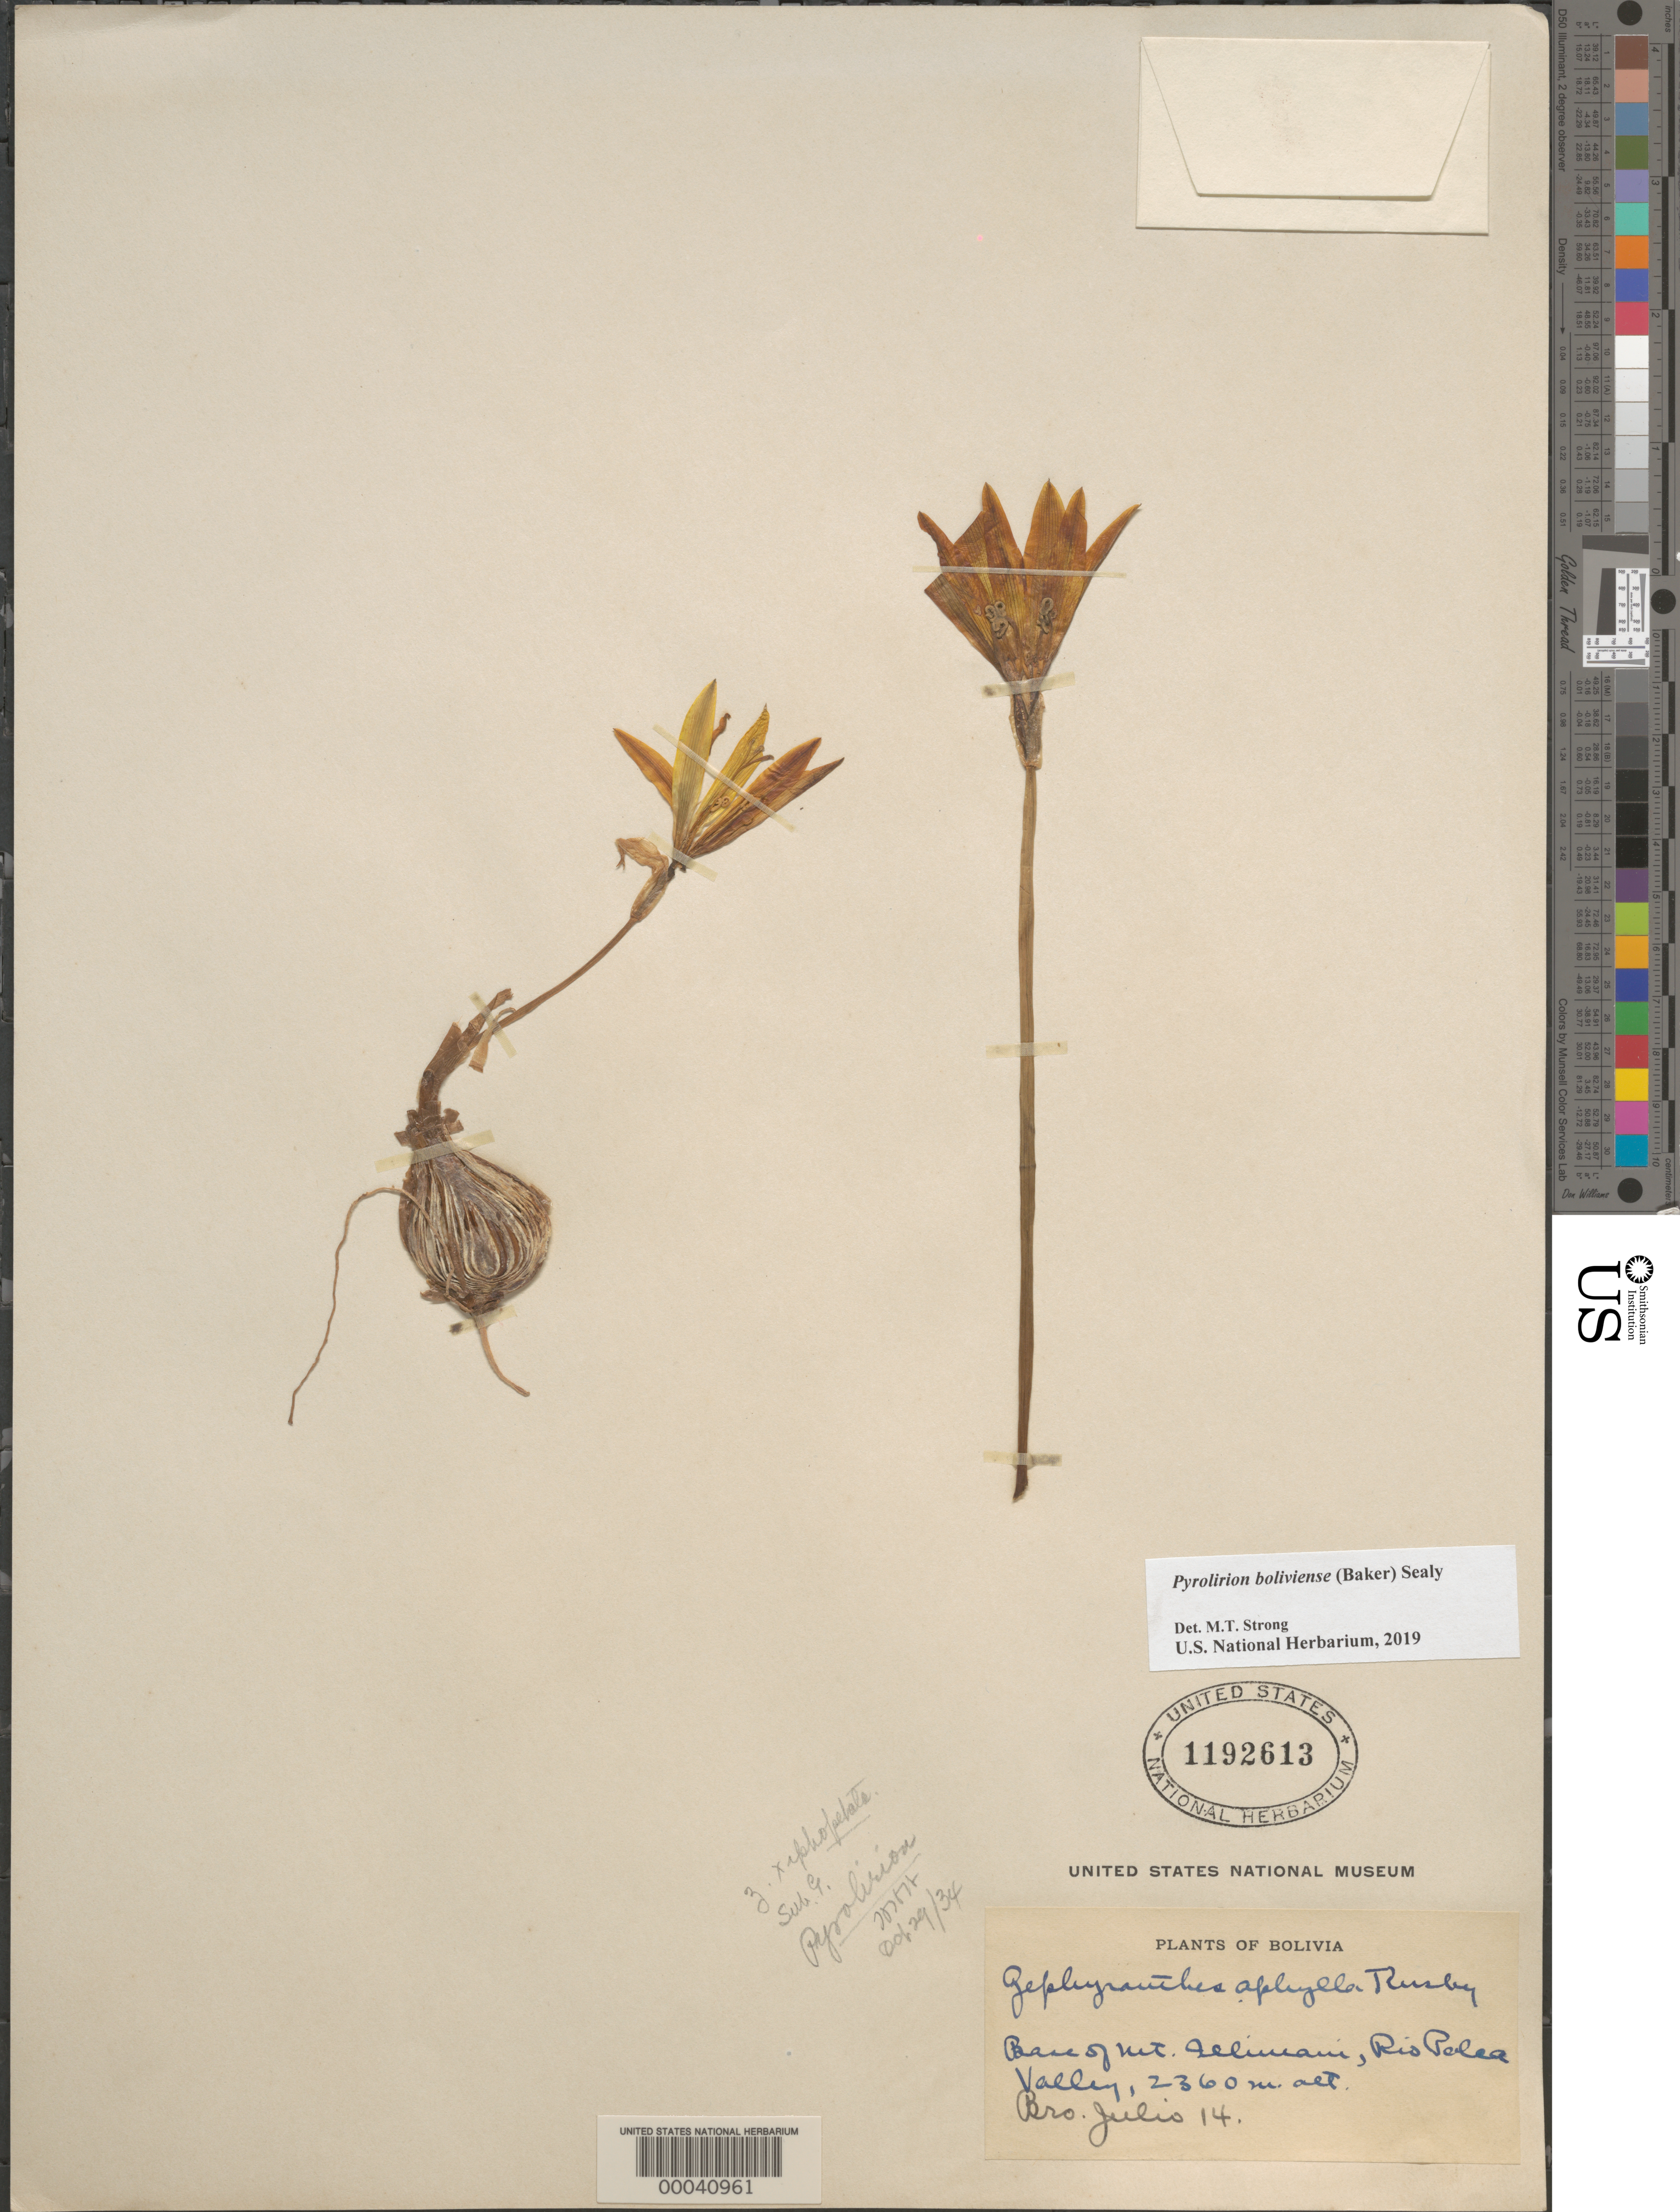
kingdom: Plantae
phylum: Tracheophyta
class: Liliopsida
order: Asparagales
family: Amaryllidaceae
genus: Pyrolirion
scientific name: Pyrolirion boliviense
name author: (Baker) Sealy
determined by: Strong, Mark T., (BOT), Smithsonian Institution - National Museum of Natural History (UNITED STATES)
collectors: Bro. Julio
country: Bolivia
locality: Base of Mt. Illimani, Rio Palea Valley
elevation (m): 2360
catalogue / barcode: US 1192613